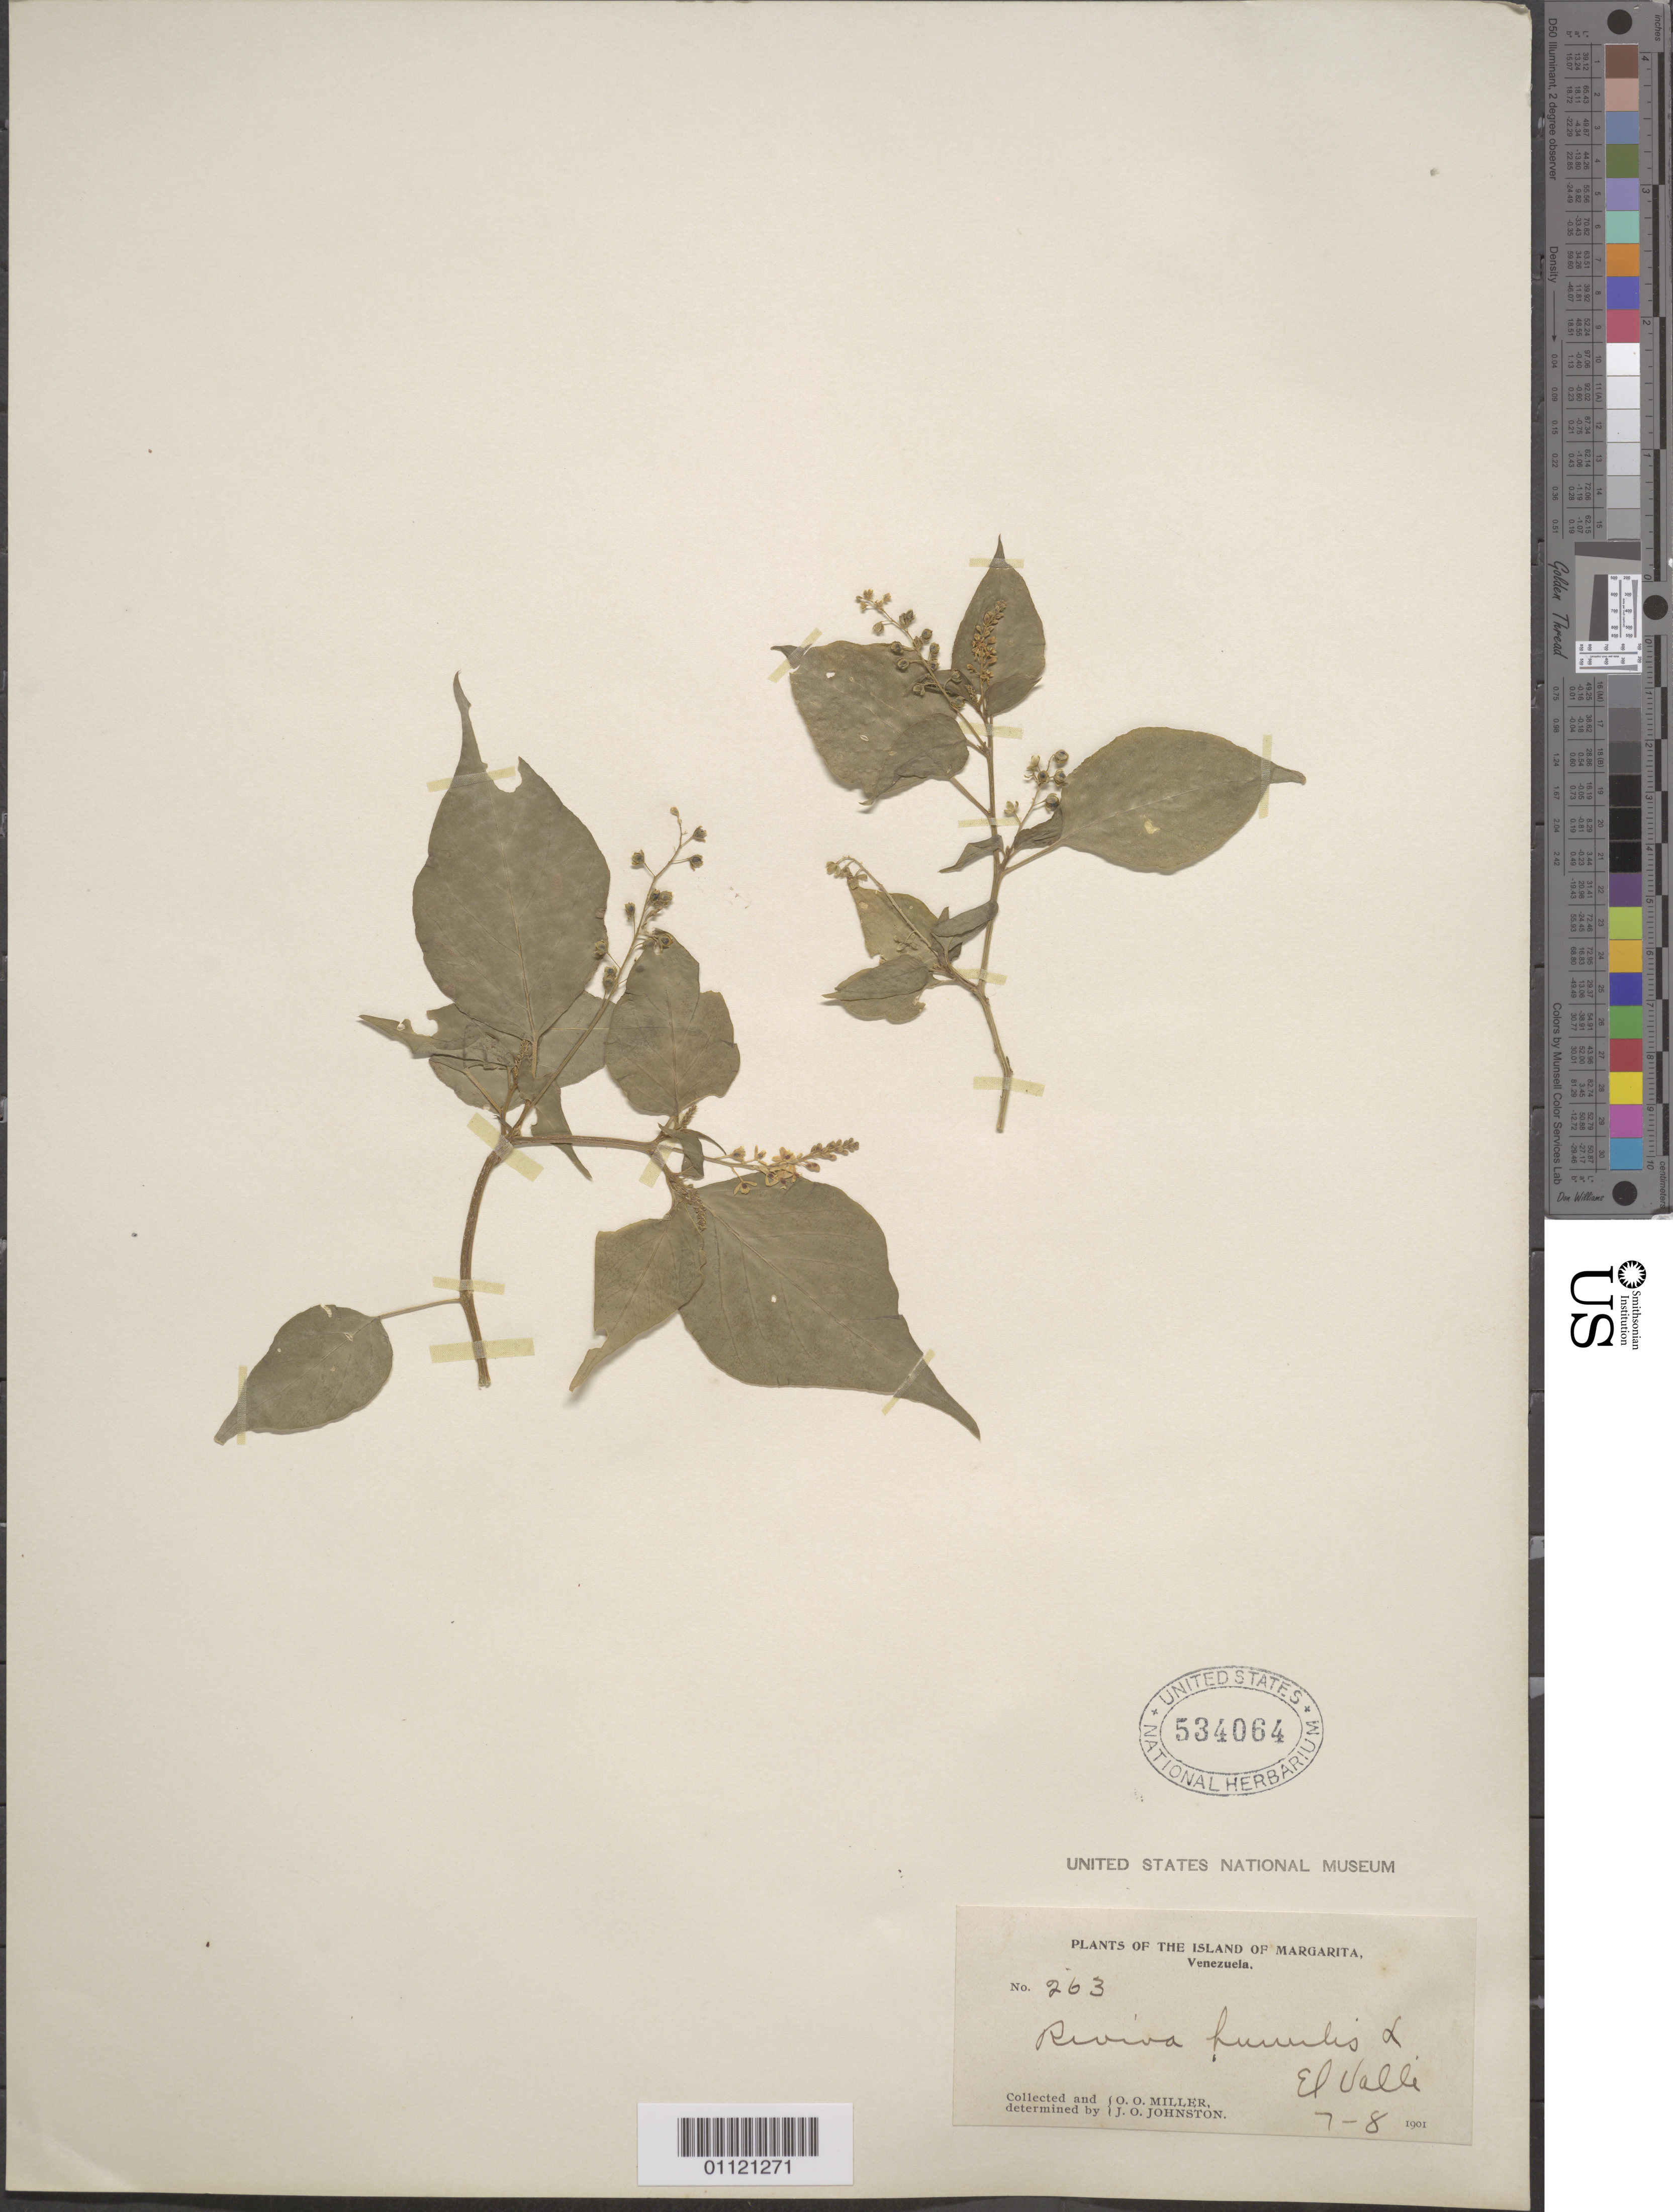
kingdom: Plantae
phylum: Tracheophyta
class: Magnoliopsida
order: Caryophyllales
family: Phytolaccaceae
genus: Rivina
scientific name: Rivina humilis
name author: L.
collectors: O. O. Miller & J. Johnston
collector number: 263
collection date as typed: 08 Jul 1901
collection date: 1901-07-08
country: Venezuela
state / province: Nueva Esparta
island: Margarita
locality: El Valle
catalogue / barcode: US 534064